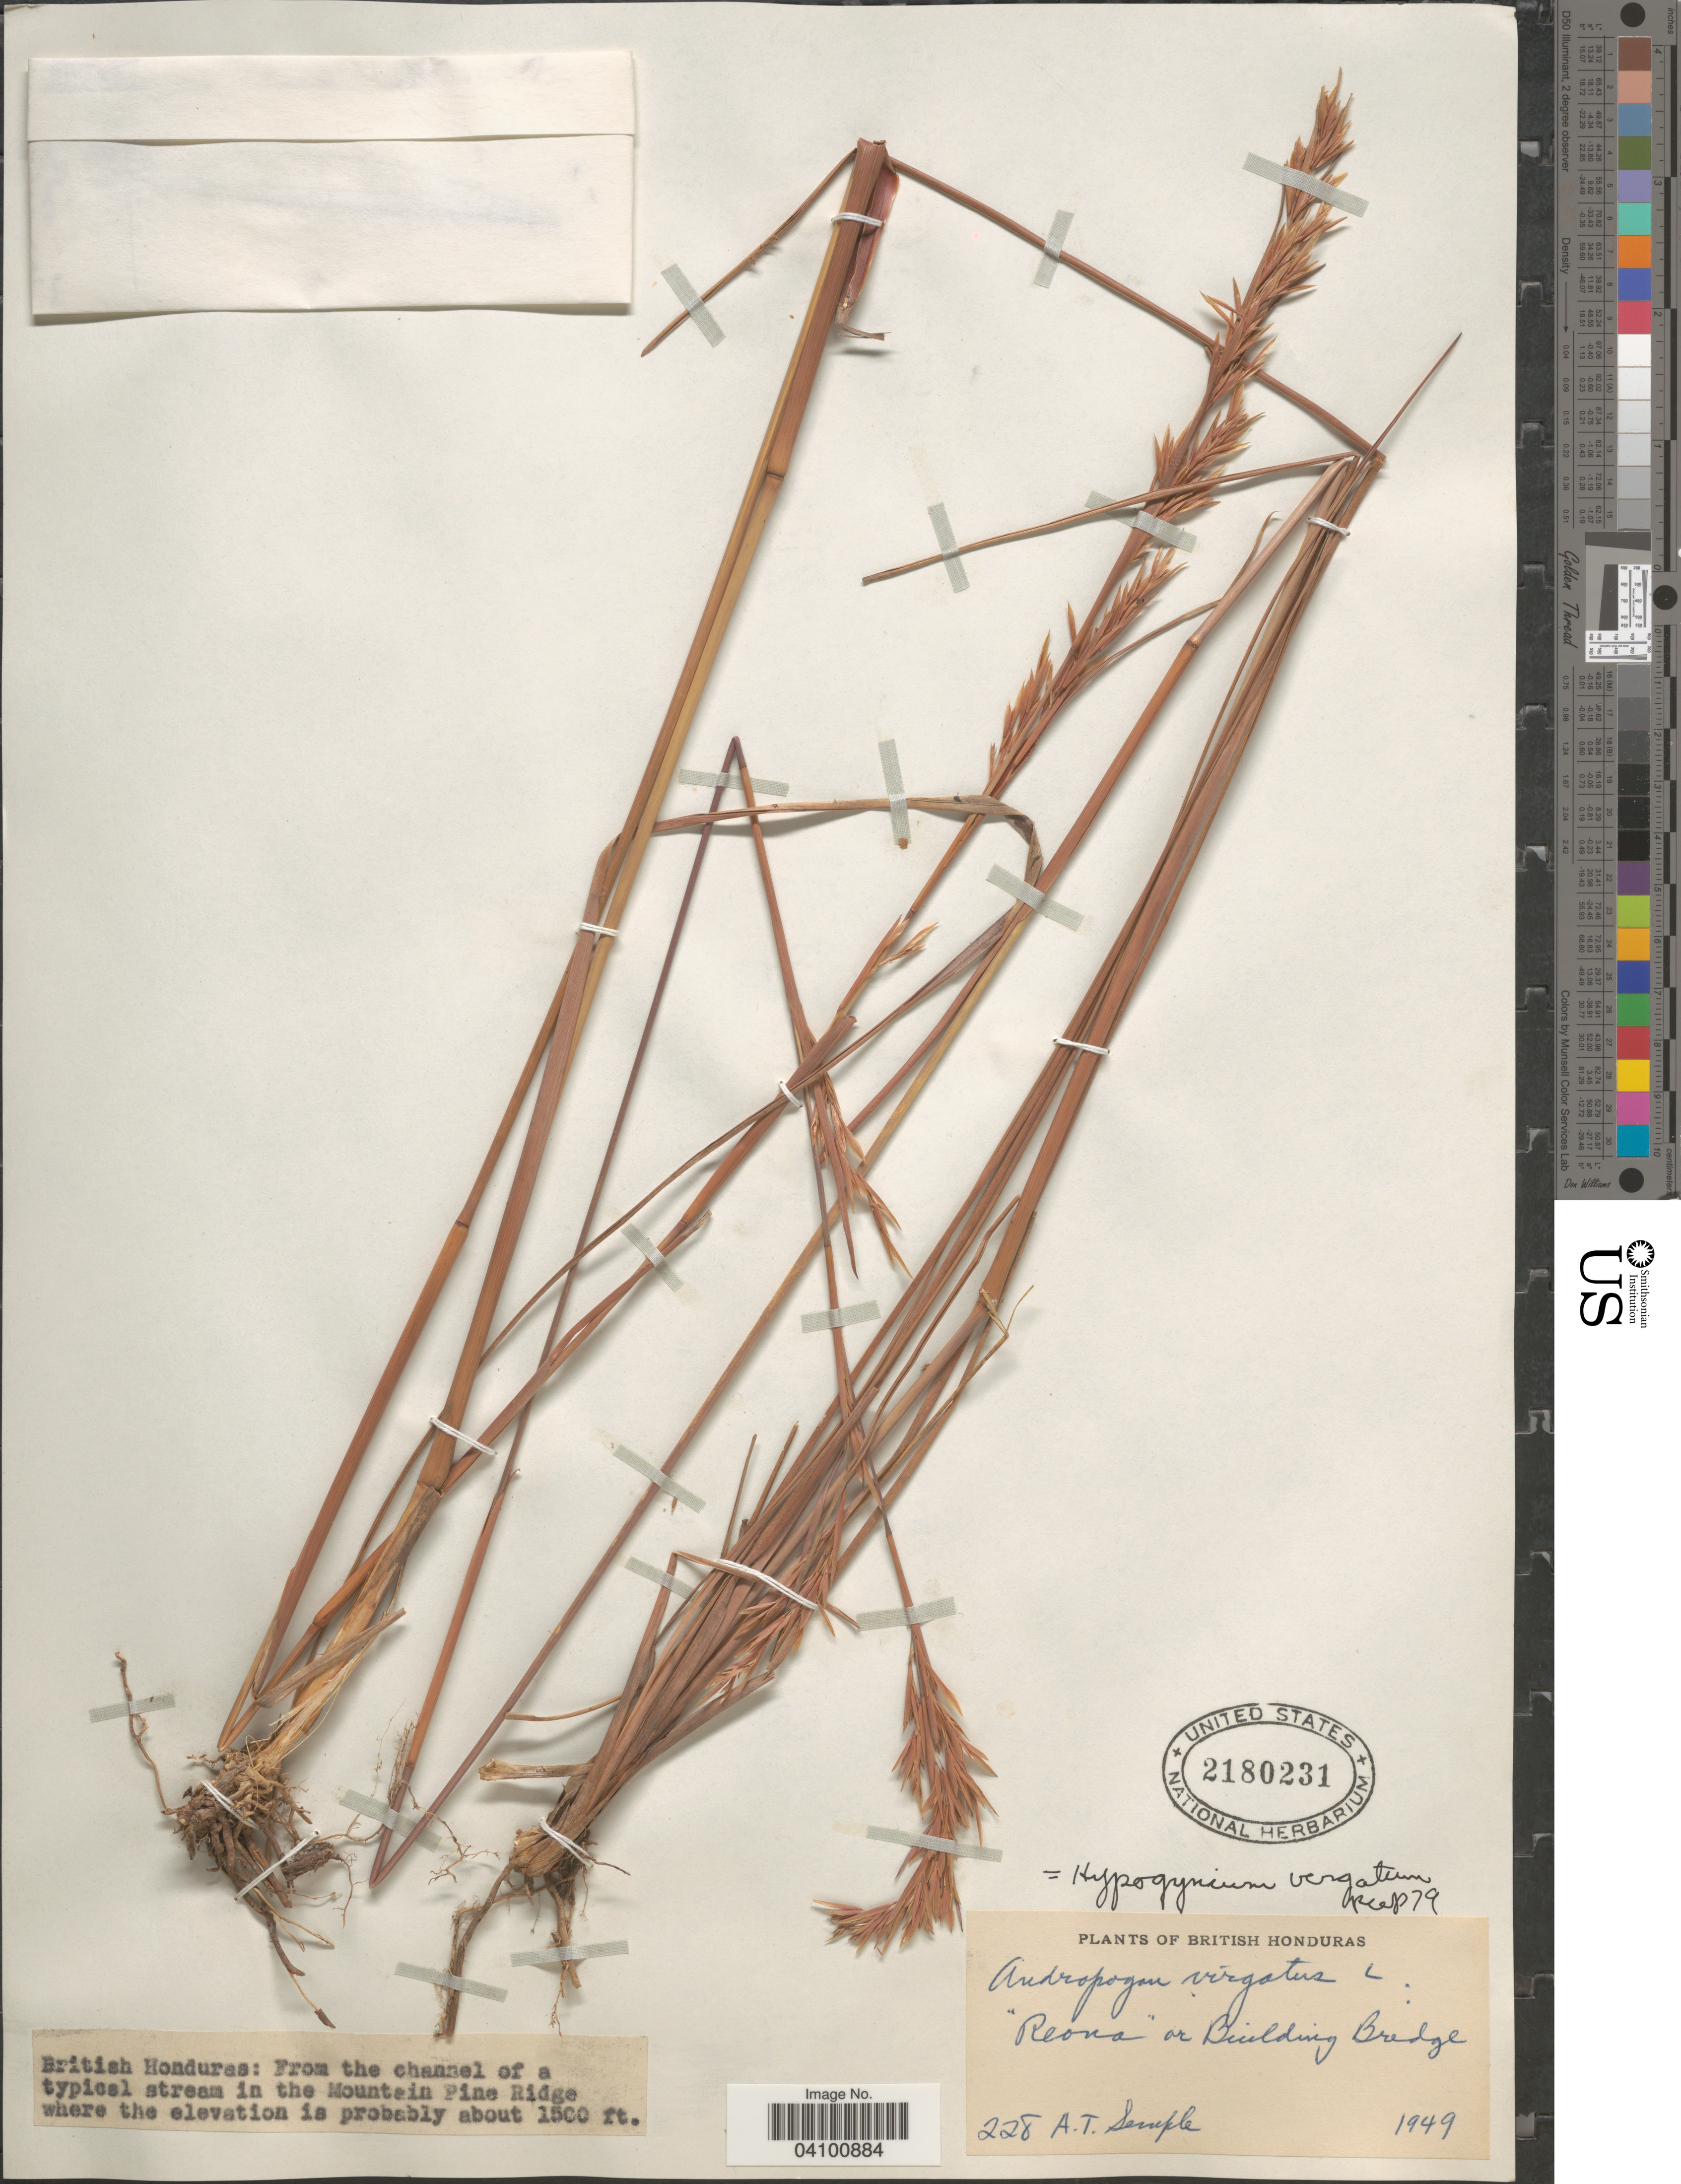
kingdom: Plantae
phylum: Tracheophyta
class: Liliopsida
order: Poales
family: Poaceae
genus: Andropogon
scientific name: Andropogon virgatus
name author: Desv. ex Ham.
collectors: A. Semple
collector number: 228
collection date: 1949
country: Belize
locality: British Honduras. "Renov" or Building Bridge. In the Mountain Pine Ridge.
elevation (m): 457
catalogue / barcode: US 2180231